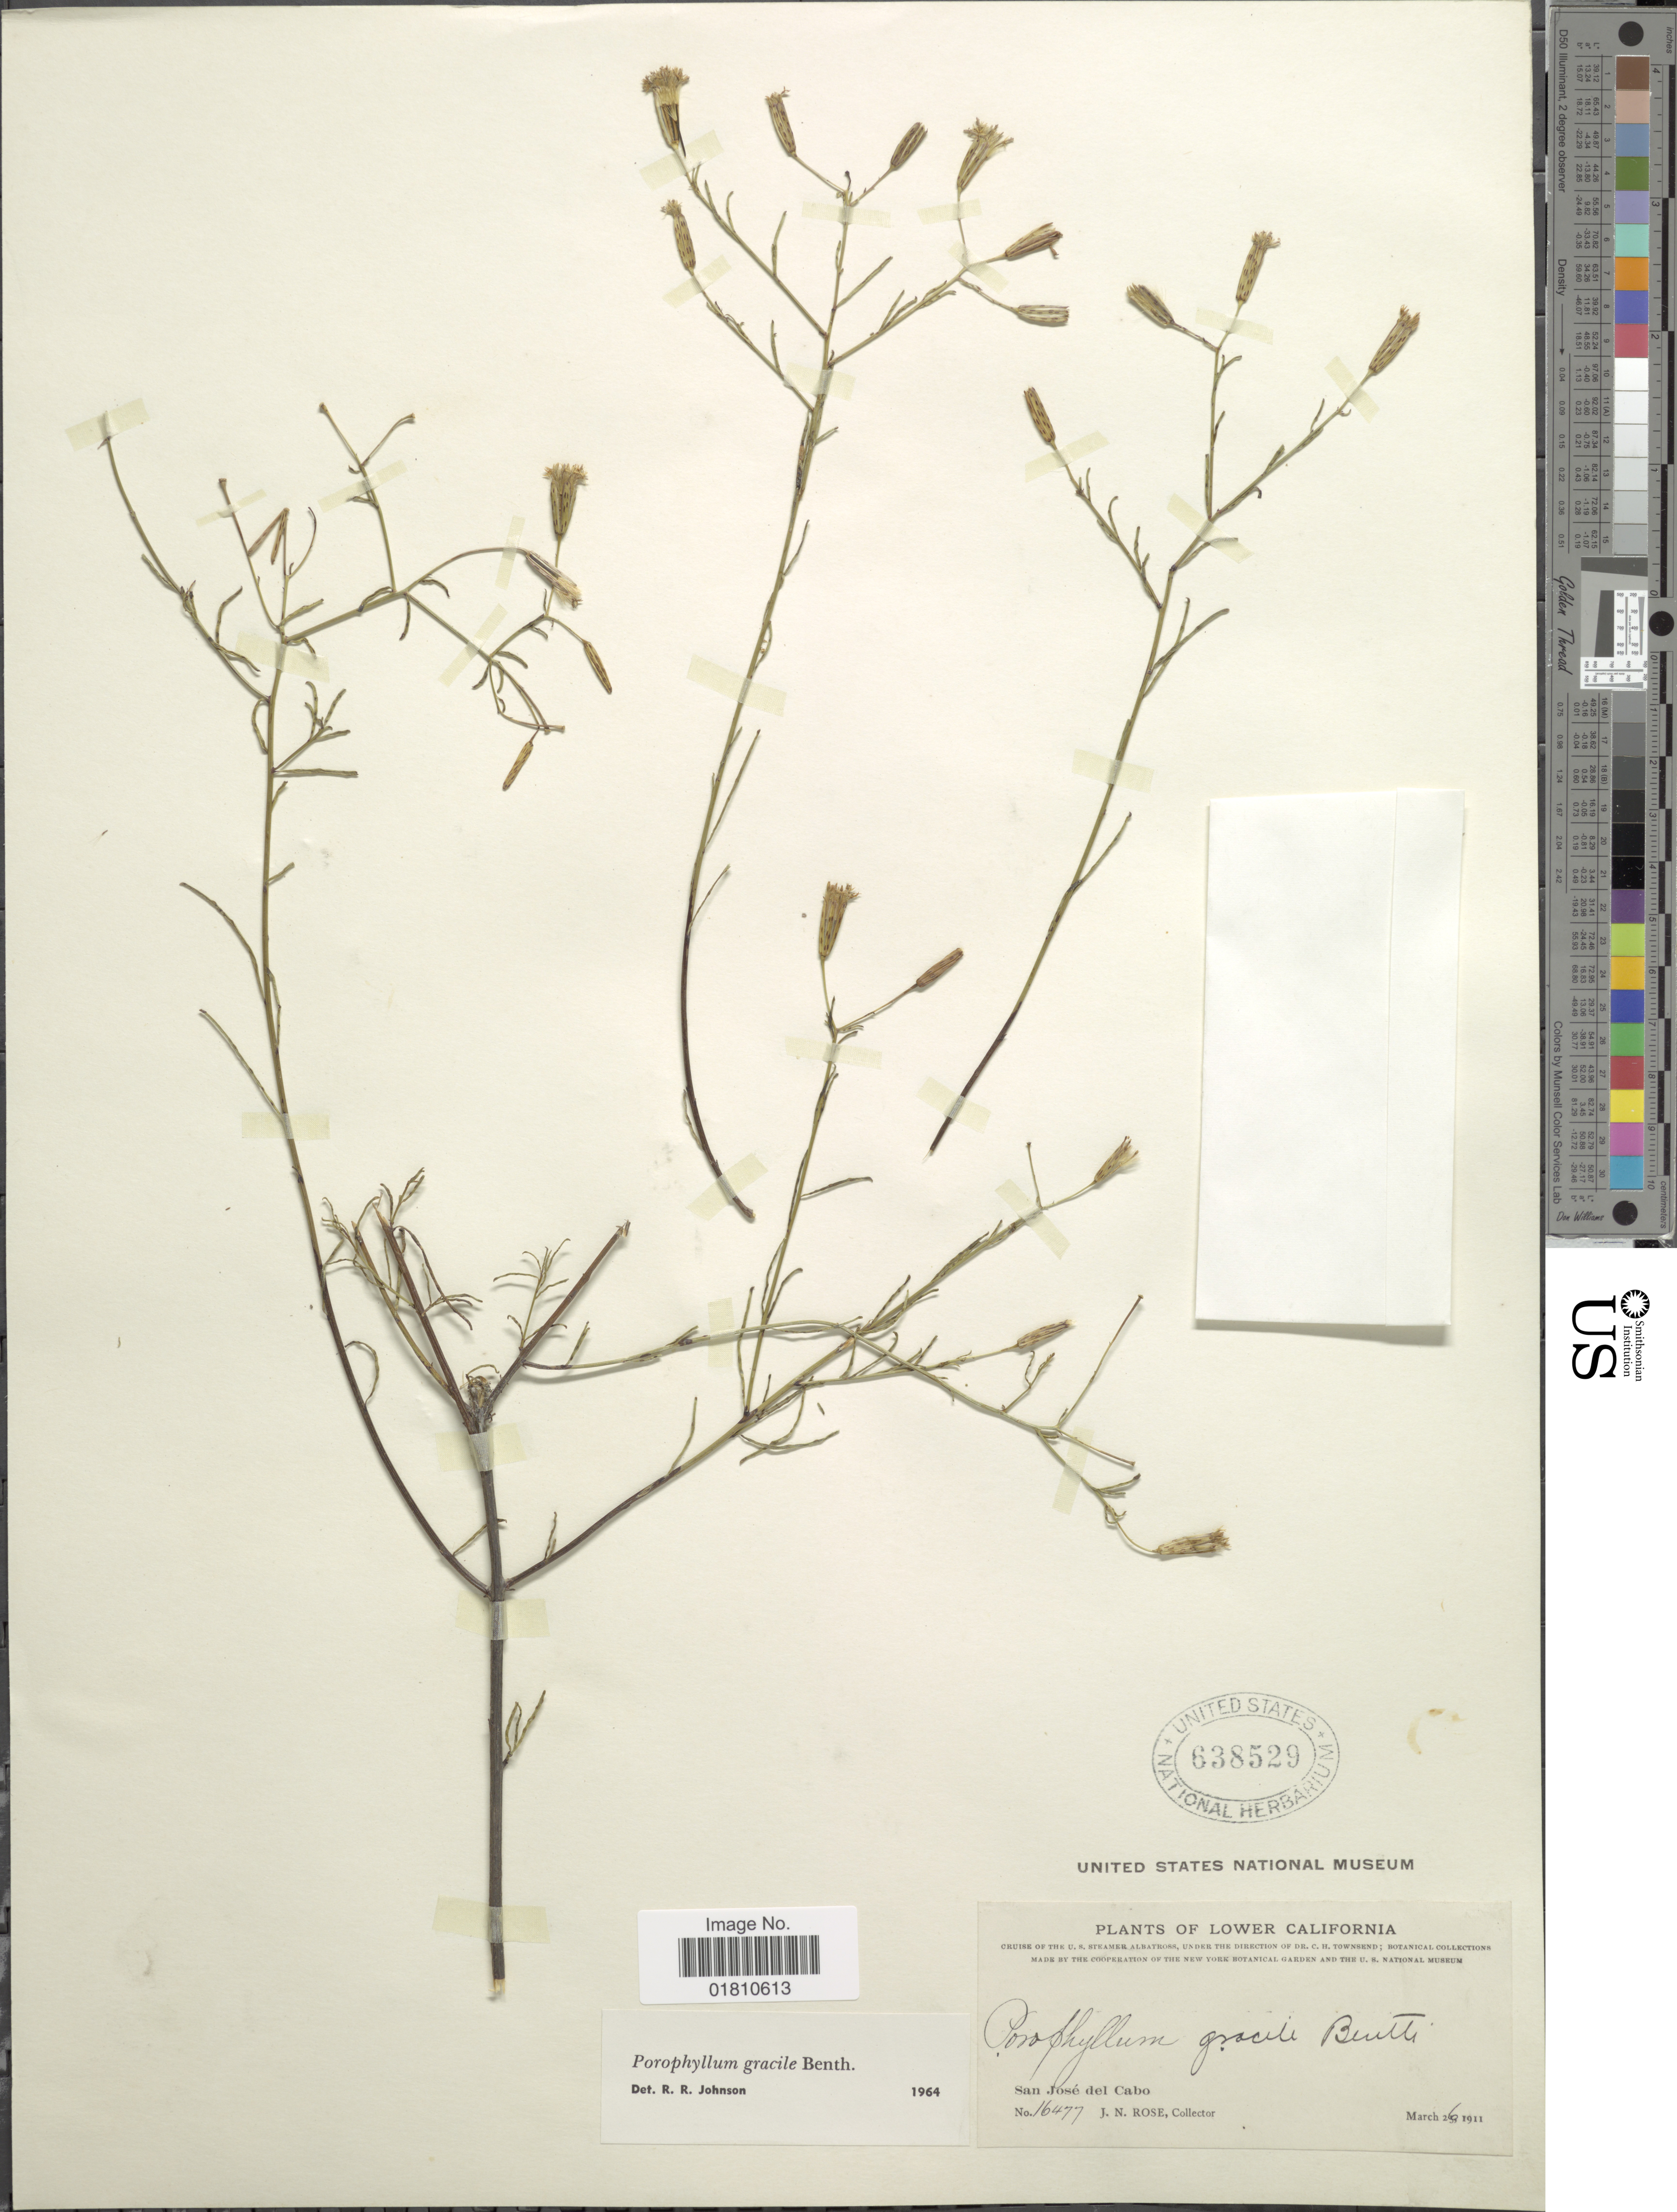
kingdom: Plantae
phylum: Tracheophyta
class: Magnoliopsida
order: Asterales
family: Asteraceae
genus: Porophyllum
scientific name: Porophyllum gracile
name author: Benth.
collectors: J. N. Rose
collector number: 16477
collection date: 1911-03-26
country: Mexico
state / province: Baja California Sur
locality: Lower California, San Jose del Cabo.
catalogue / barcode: US 638529